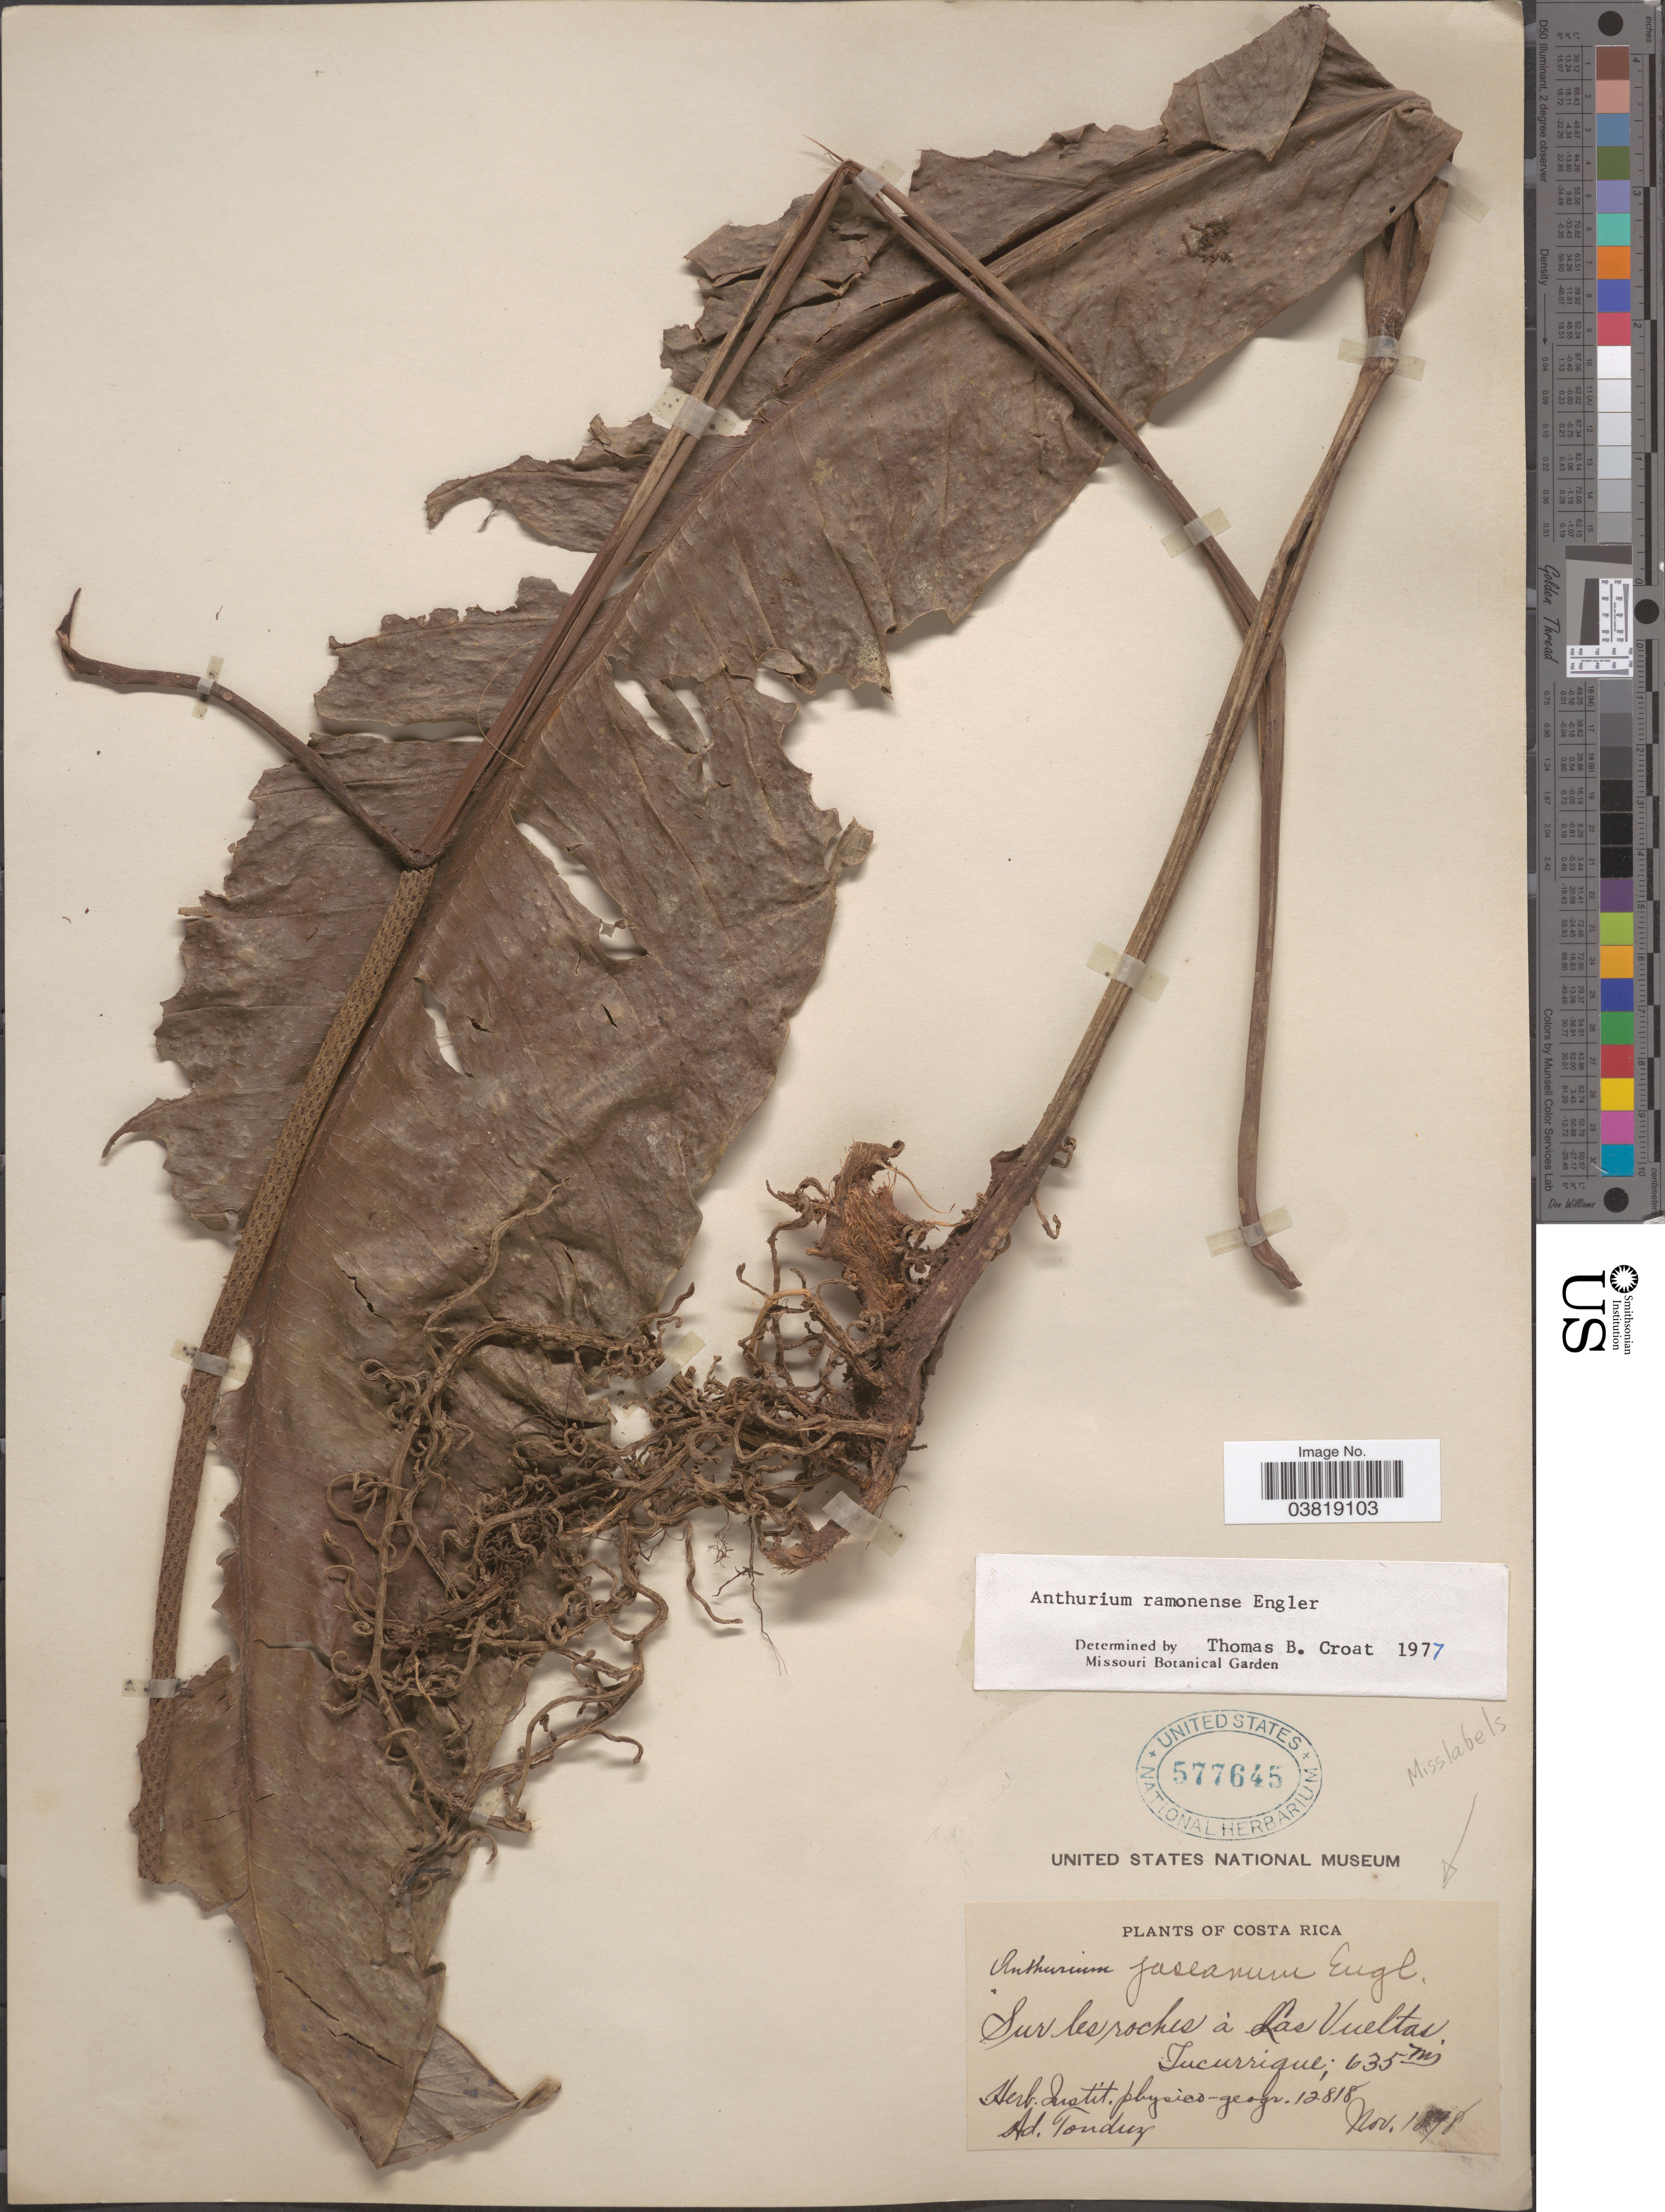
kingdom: Plantae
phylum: Tracheophyta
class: Liliopsida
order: Alismatales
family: Araceae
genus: Anthurium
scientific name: Anthurium ramonense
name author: Engl. ex K. Krause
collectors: A. Tonduz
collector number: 12818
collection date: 1898-11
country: Costa Rica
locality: Sur les roches à Las Vueltas, Tucurrique.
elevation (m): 635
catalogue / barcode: US 577645